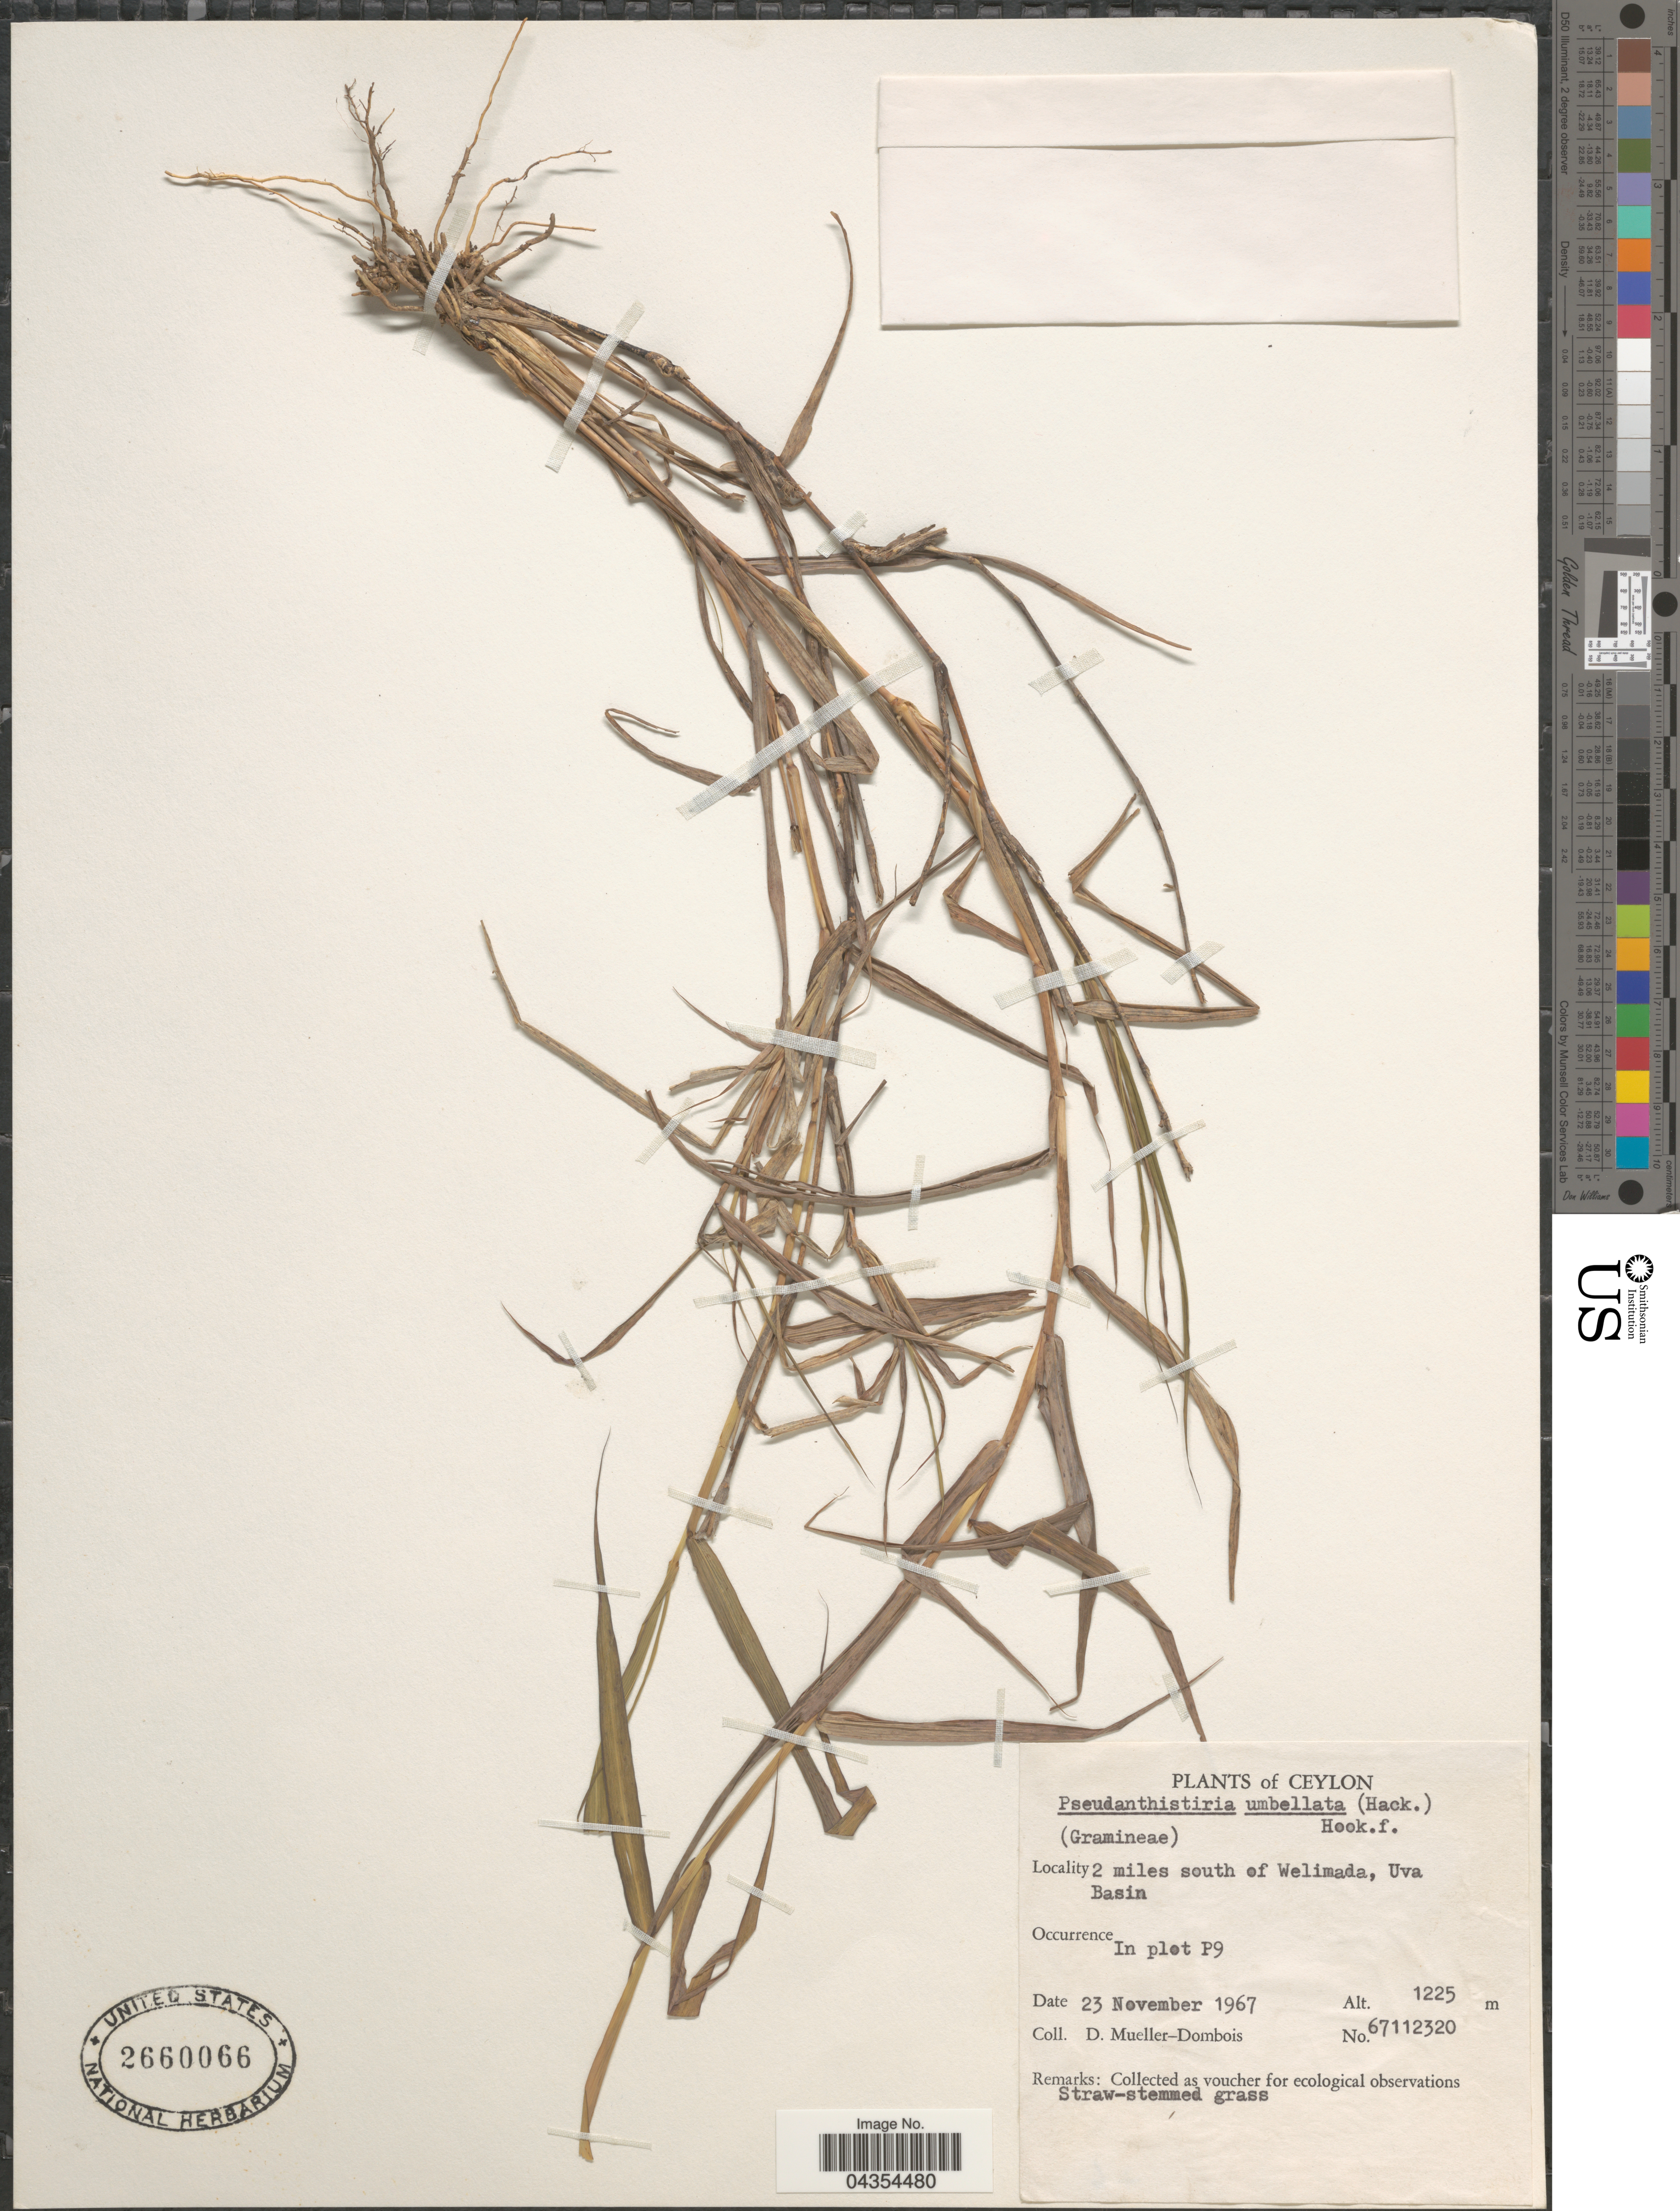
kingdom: Plantae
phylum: Tracheophyta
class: Liliopsida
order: Poales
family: Poaceae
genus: Pseudanthistiria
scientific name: Pseudanthistiria umbellata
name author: Hook. f.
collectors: D. Meuller-Dombois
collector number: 67112320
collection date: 1967-11-23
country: Sri Lanka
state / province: Uva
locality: Ceylon. 2 miles south of Welimada, Uva Basin. In plot P9.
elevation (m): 1225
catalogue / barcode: US 2660066